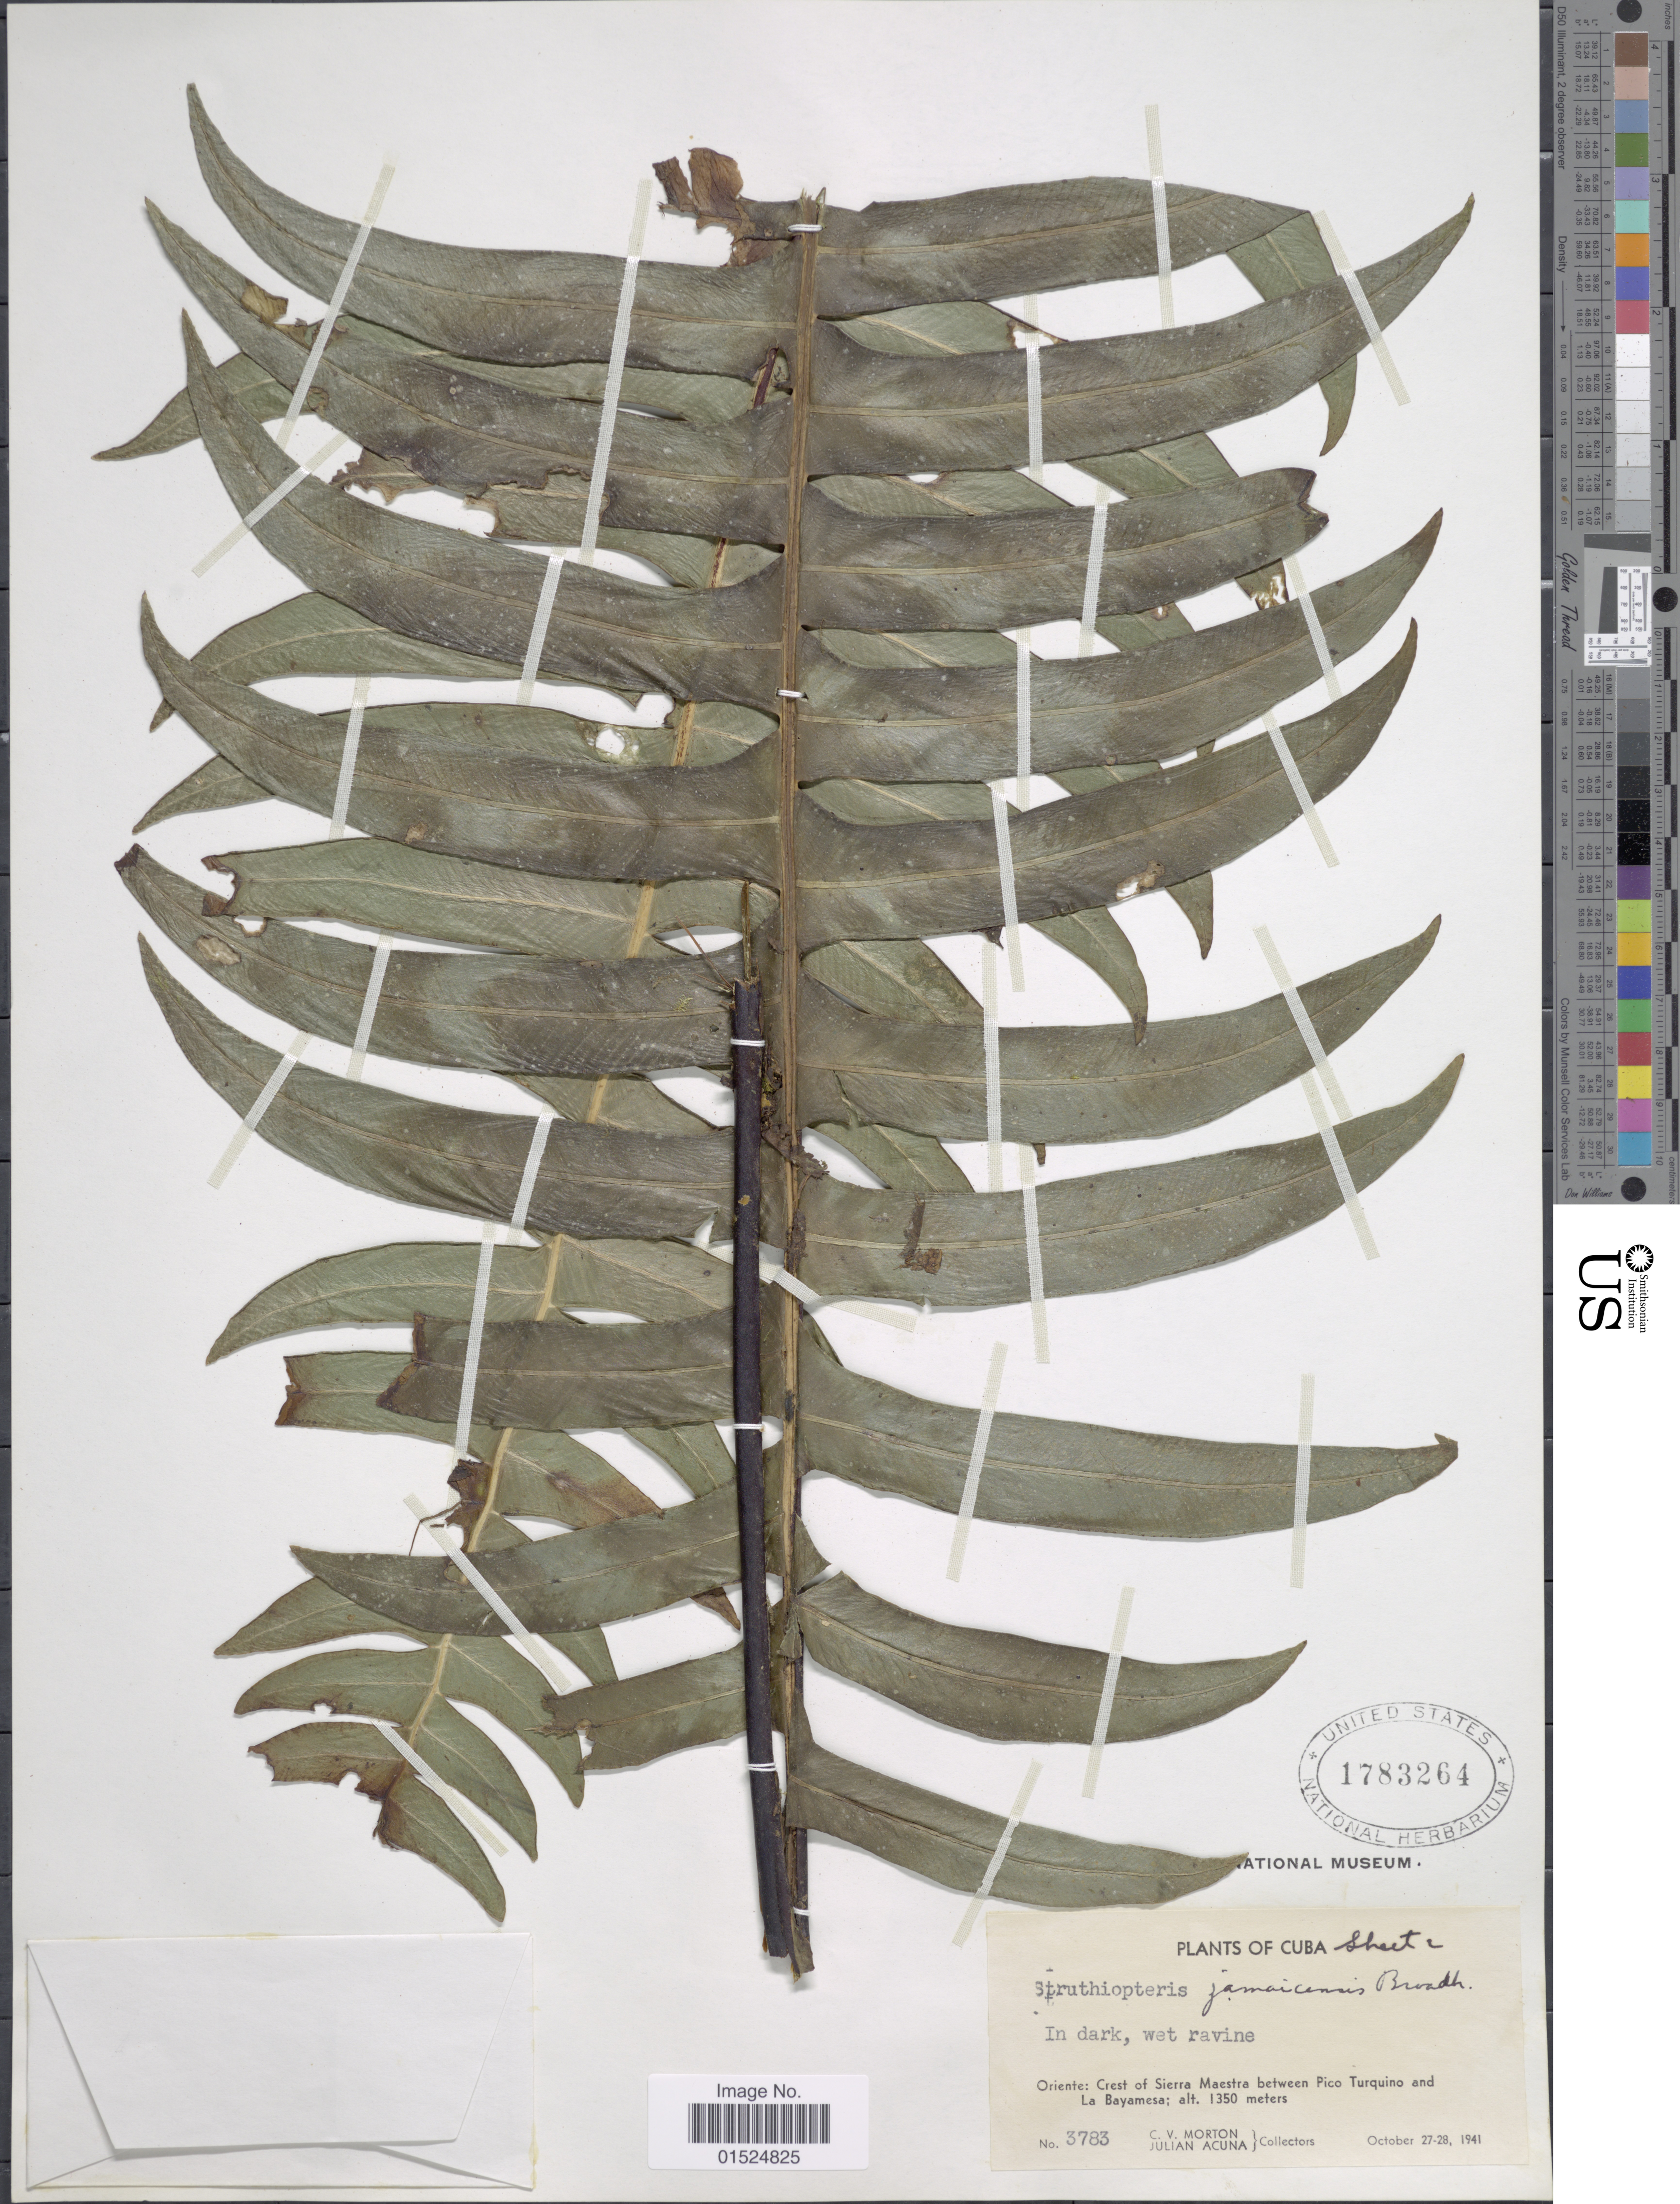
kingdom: Plantae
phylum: Tracheophyta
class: Polypodiopsida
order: Polypodiales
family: Blechnaceae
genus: Blechnum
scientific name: Blechnum jamaicense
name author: (Broadh.) C. Chr.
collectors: C. V. Morton & J. B. Acuña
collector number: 3783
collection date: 1941-10-27/1941-10-28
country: Cuba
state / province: Oriente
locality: Oriente: Crest of Sierra Maestra between Pico Turquino and la Bayamesa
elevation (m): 1350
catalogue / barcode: US 1783264